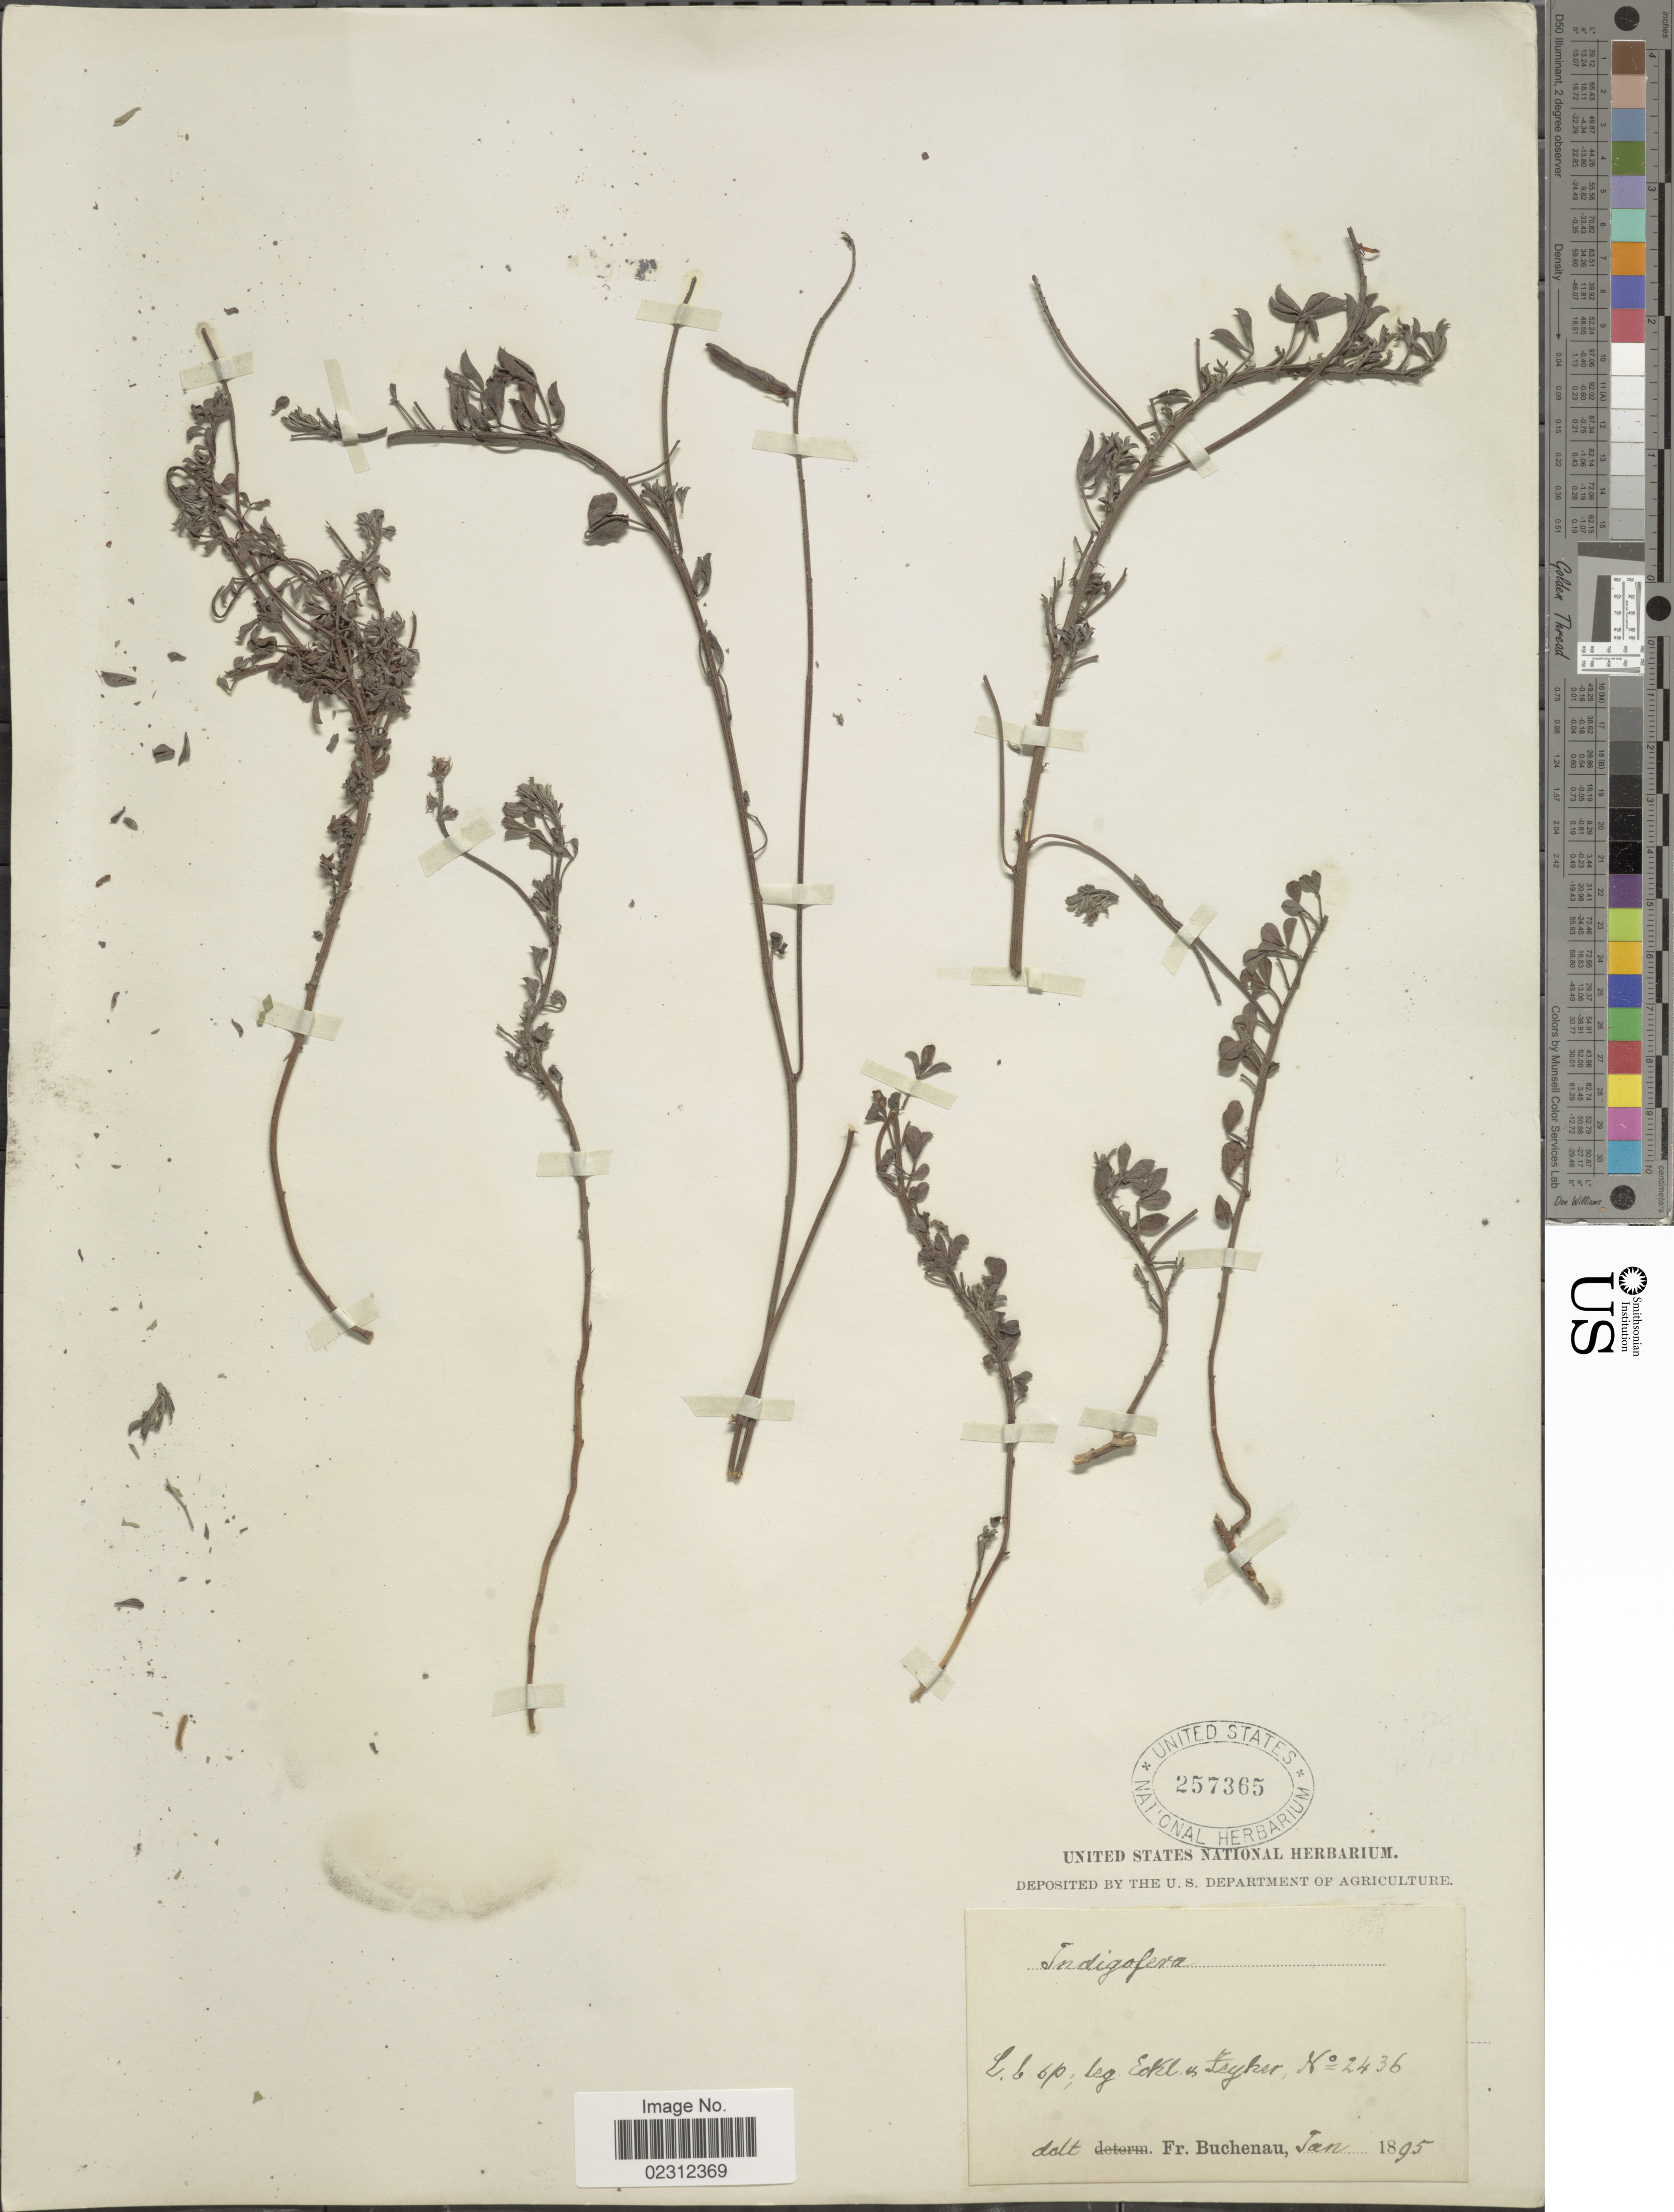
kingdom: Plantae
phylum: Tracheophyta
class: Magnoliopsida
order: Fabales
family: Fabaceae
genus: Indigofera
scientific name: Indigofera sp.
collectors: -. Ecklon & -. Zeyher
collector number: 2436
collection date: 1895-01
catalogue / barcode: US 257365